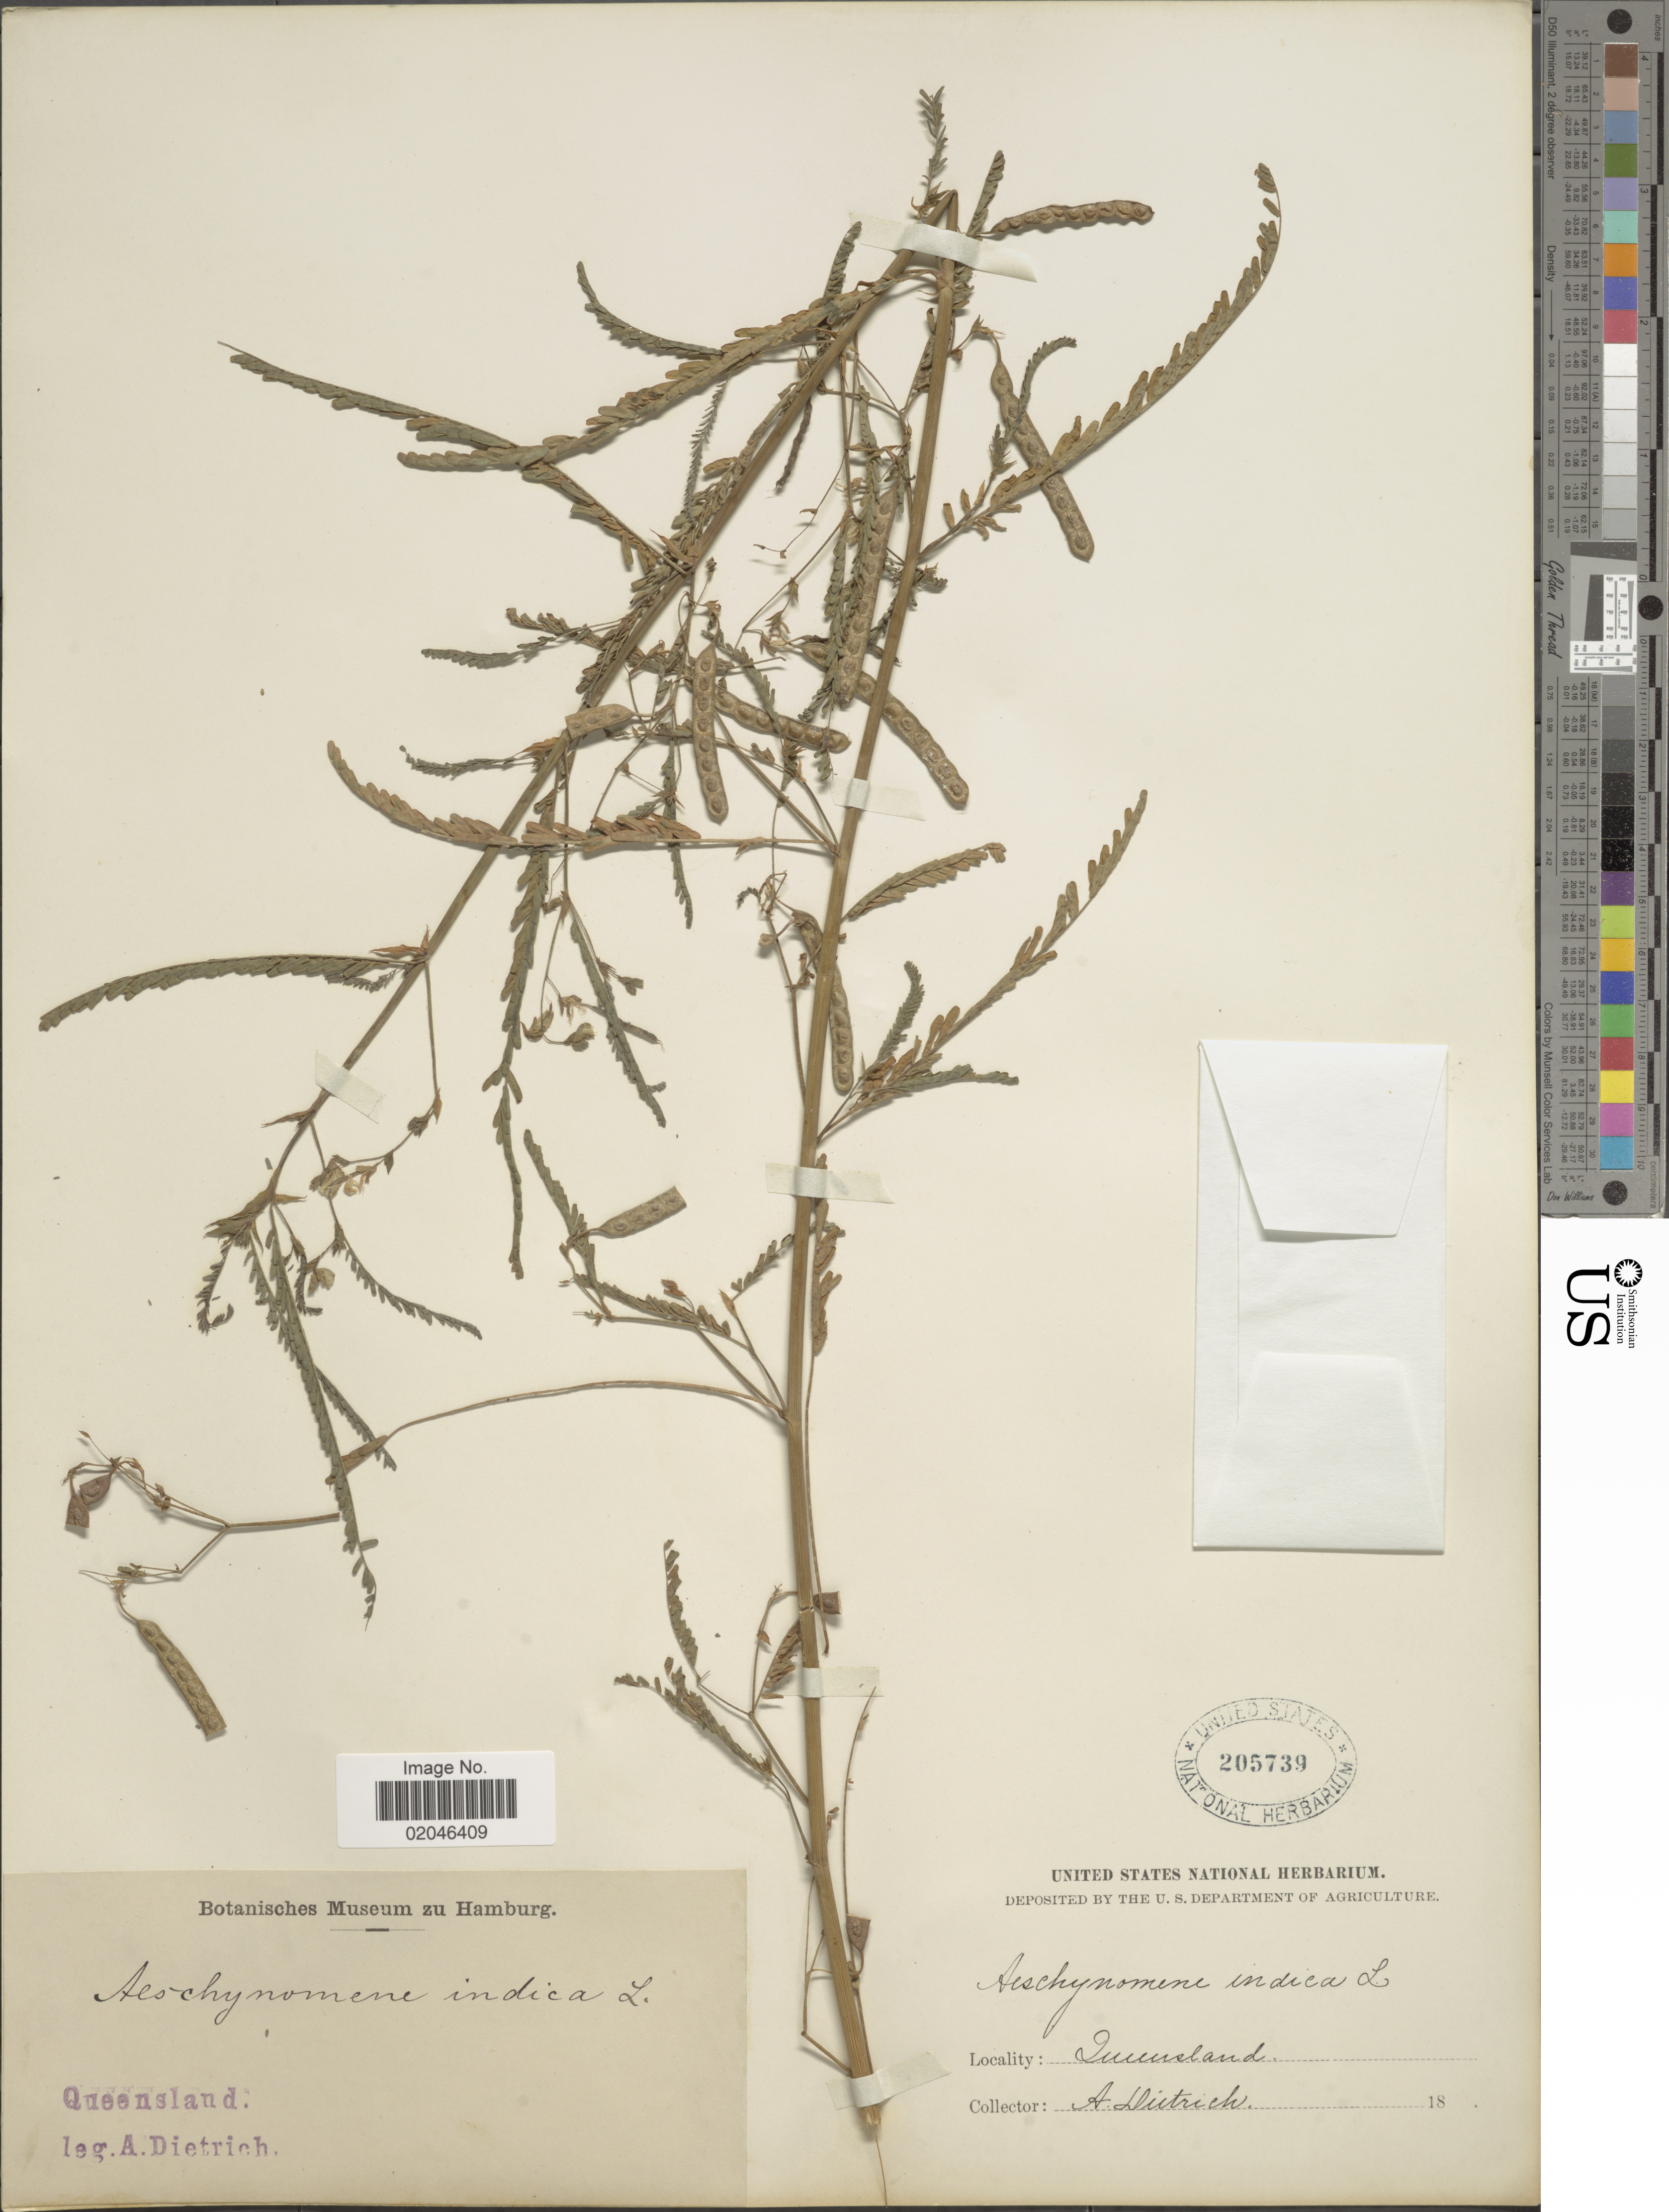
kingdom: Plantae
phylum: Tracheophyta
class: Magnoliopsida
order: Fabales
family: Fabaceae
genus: Aeschynomene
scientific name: Aeschynomene indica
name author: L.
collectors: A. Dietrich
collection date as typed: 18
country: Australia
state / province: Queensland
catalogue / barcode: US 205739